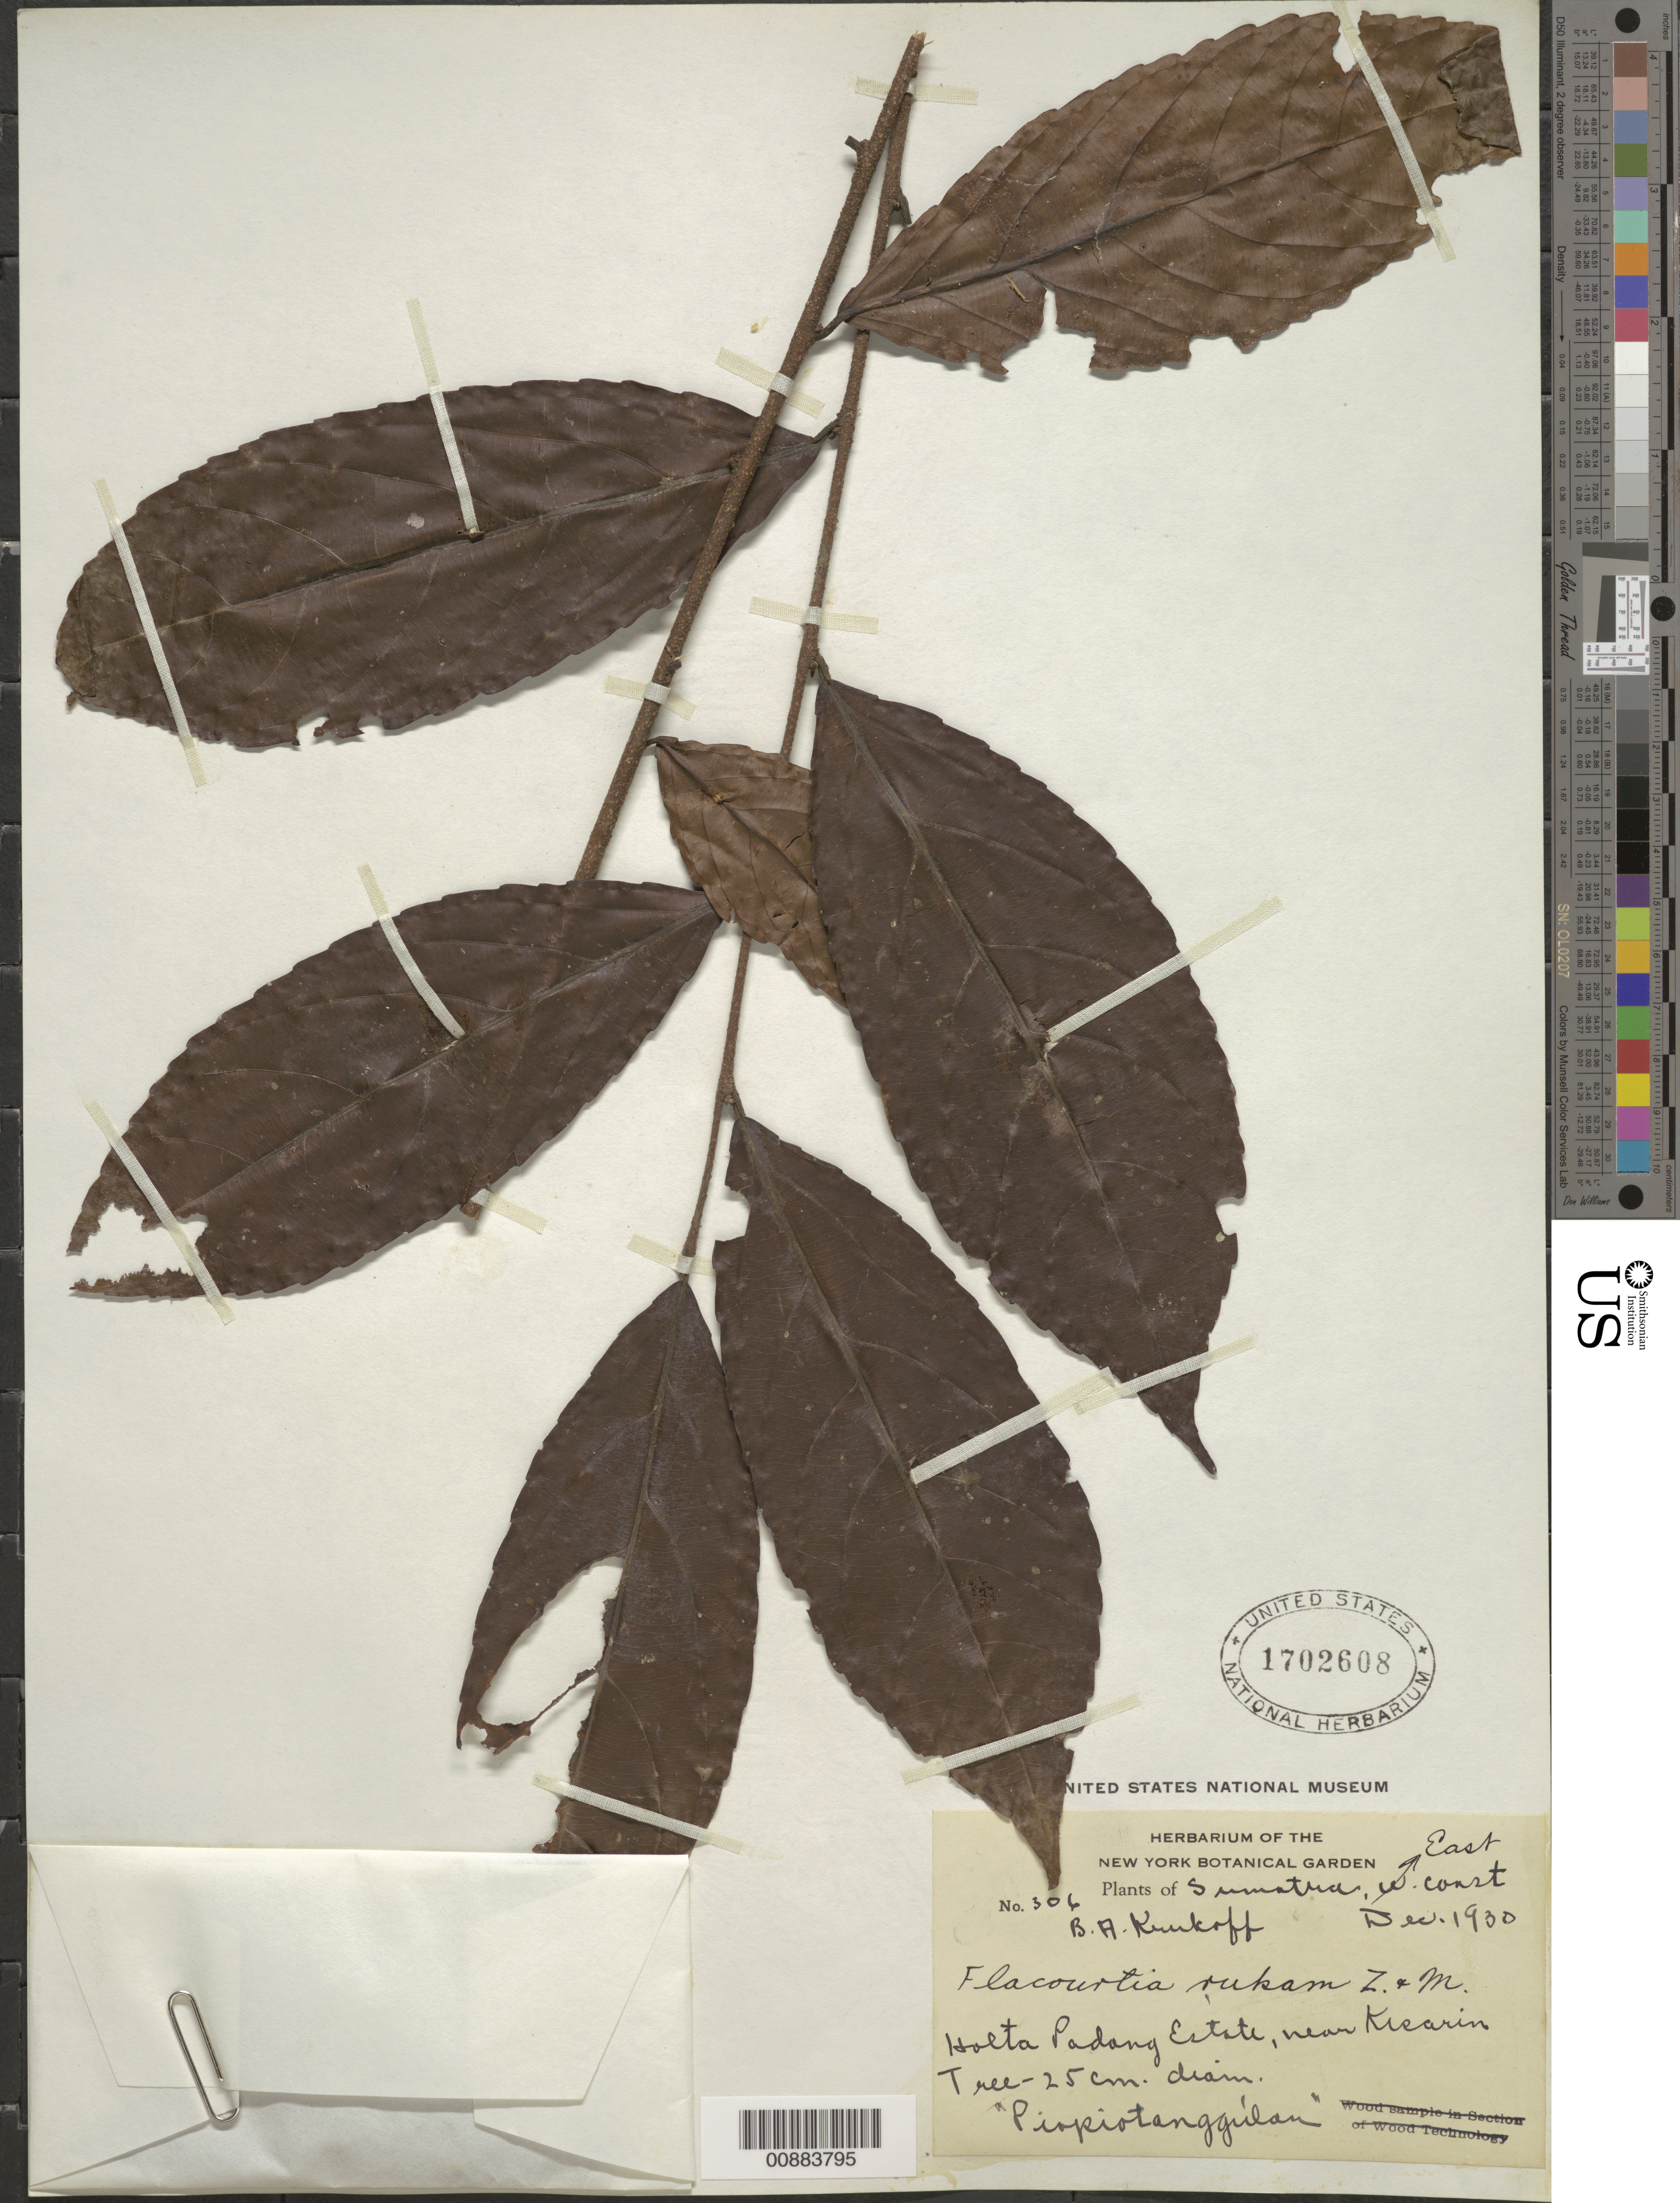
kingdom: Plantae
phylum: Tracheophyta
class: Magnoliopsida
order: Malpighiales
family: Salicaceae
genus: Flacourtia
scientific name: Flacourtia rukam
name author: Zoll. & Moritzi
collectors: B. A. Krukoff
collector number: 306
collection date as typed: Dec 1930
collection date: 1930-12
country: Indonesia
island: Sumatra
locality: Sumatra, East Coast, Holta Padong Estate, near Kisarin.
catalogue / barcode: US 1702608